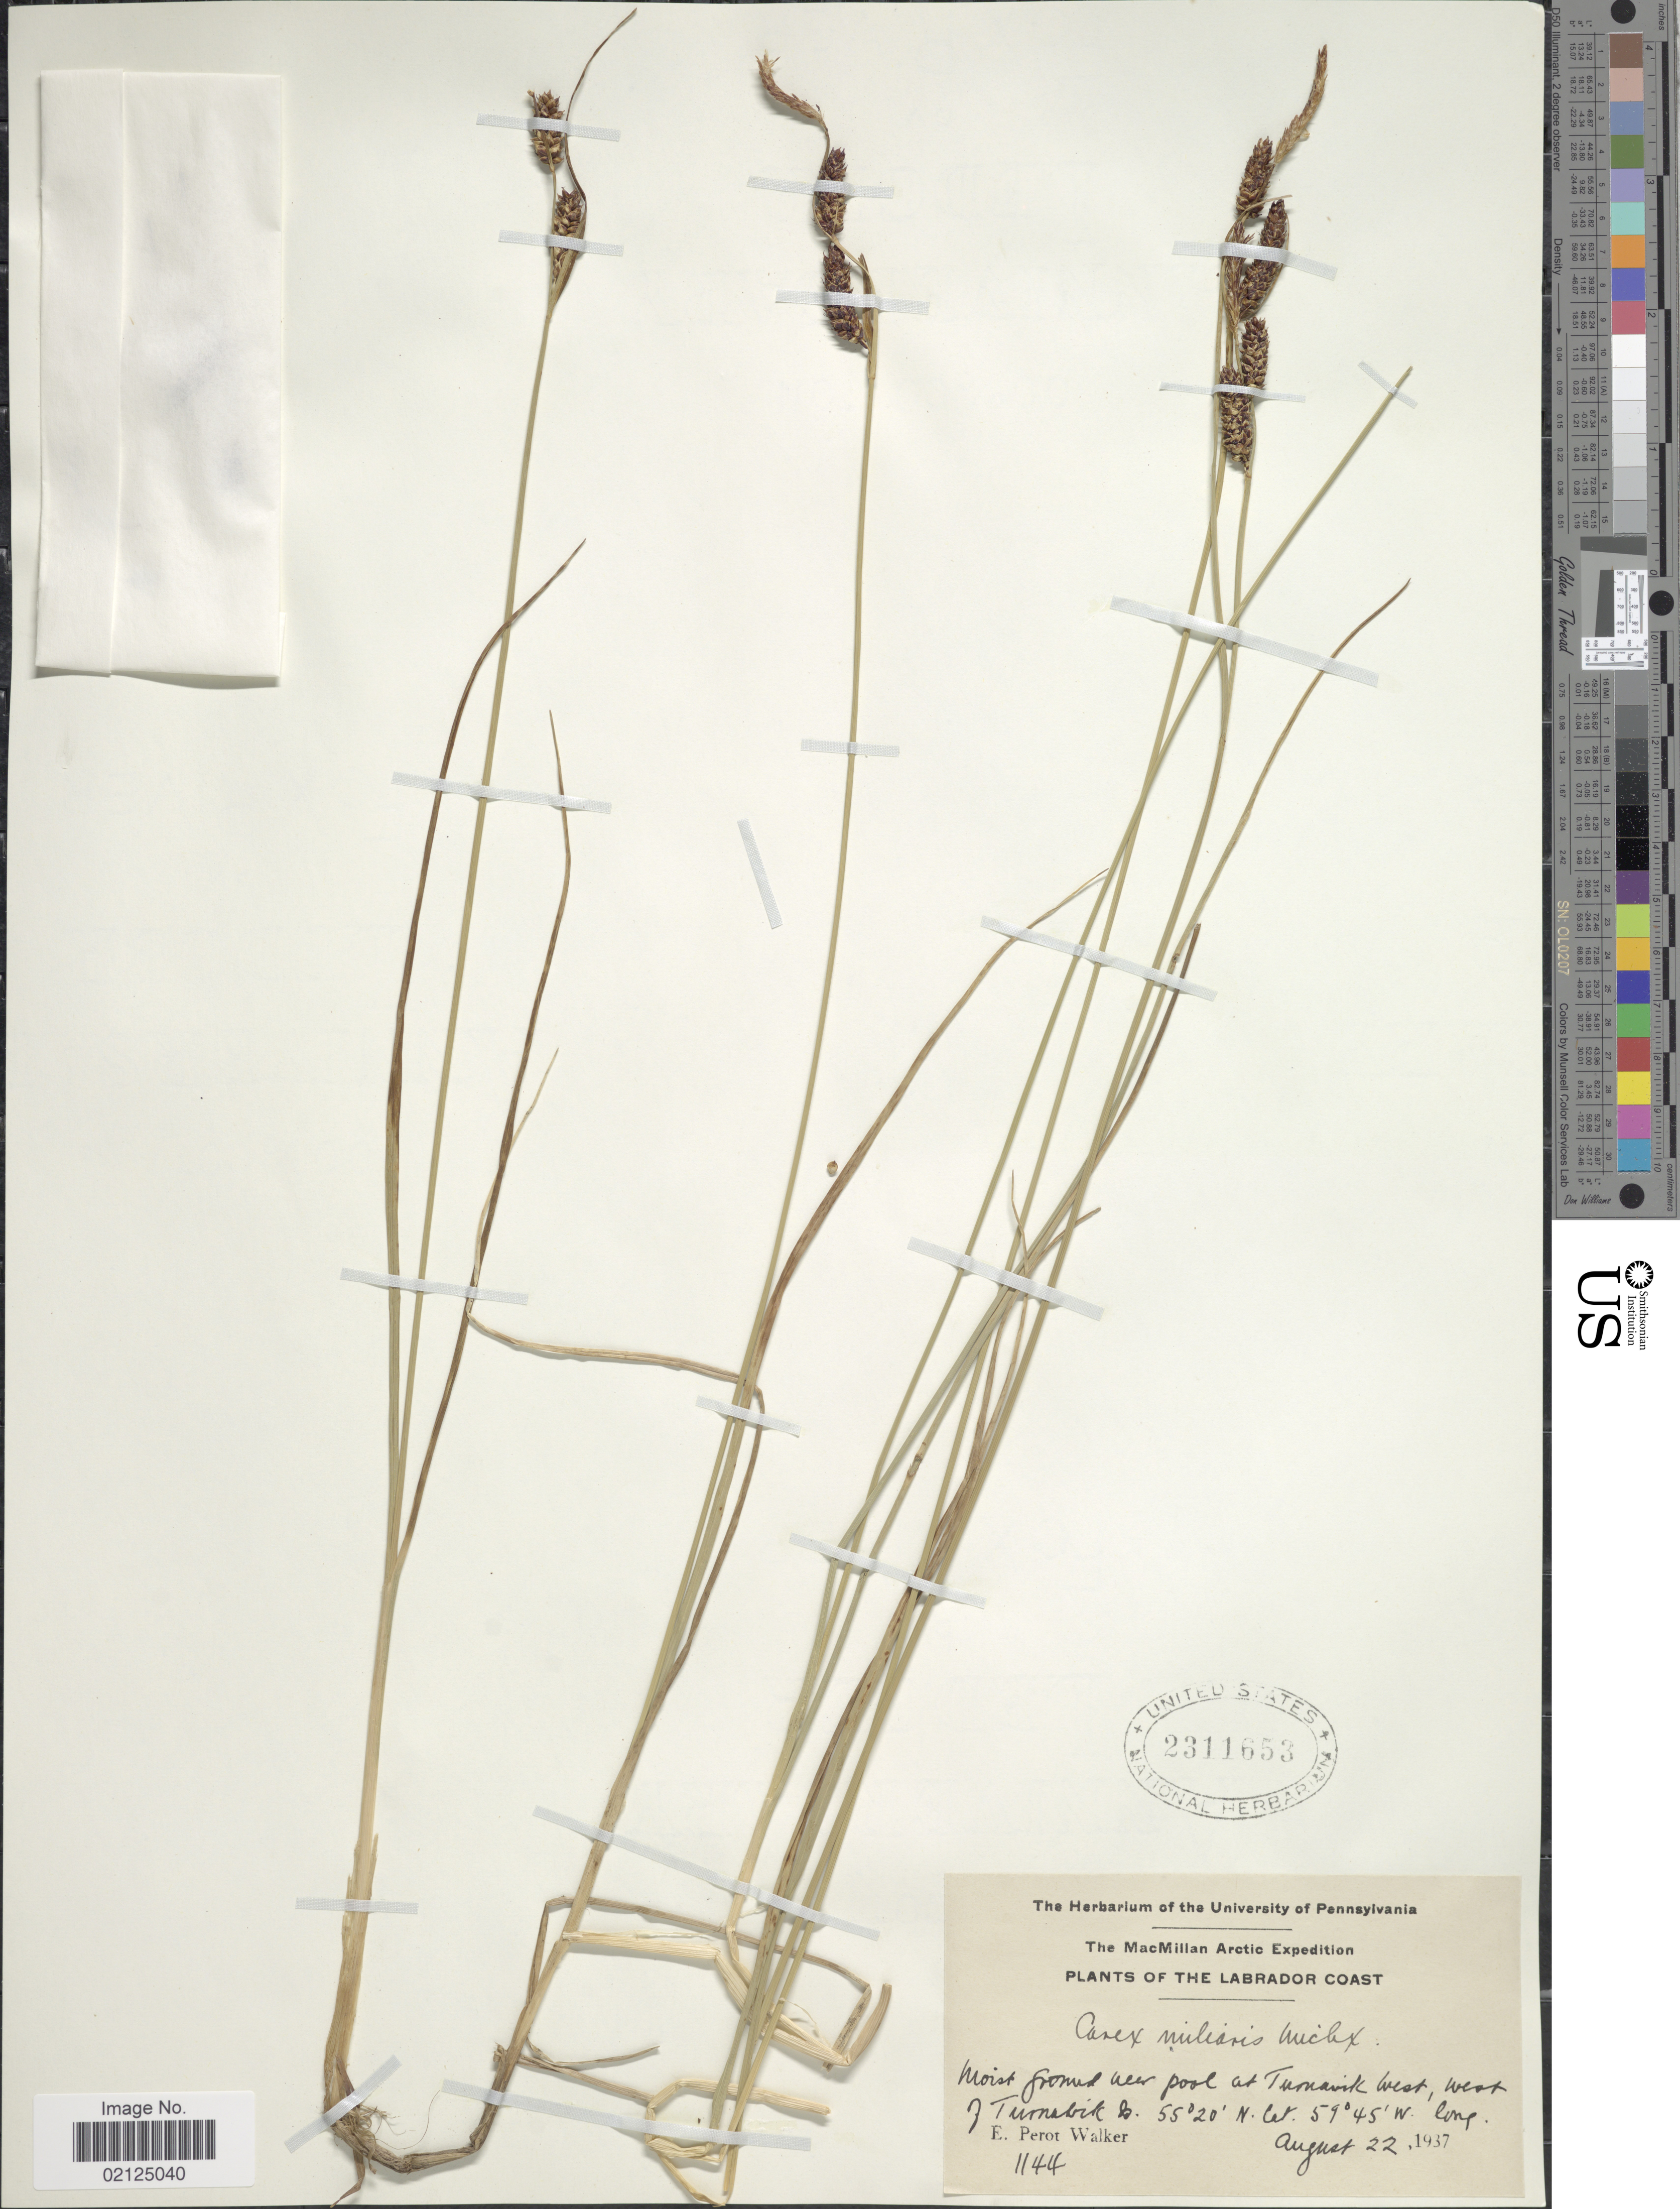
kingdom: Plantae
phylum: Tracheophyta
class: Liliopsida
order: Poales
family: Cyperaceae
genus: Carex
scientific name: Carex miliaris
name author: Michx.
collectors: E. P. Walker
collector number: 1144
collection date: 1937-08-22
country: Canada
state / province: Newfoundland and Labrador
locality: Labrador Coast, Near pool at Turnavik West, west of Turnavik Is.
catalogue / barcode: US 2311653